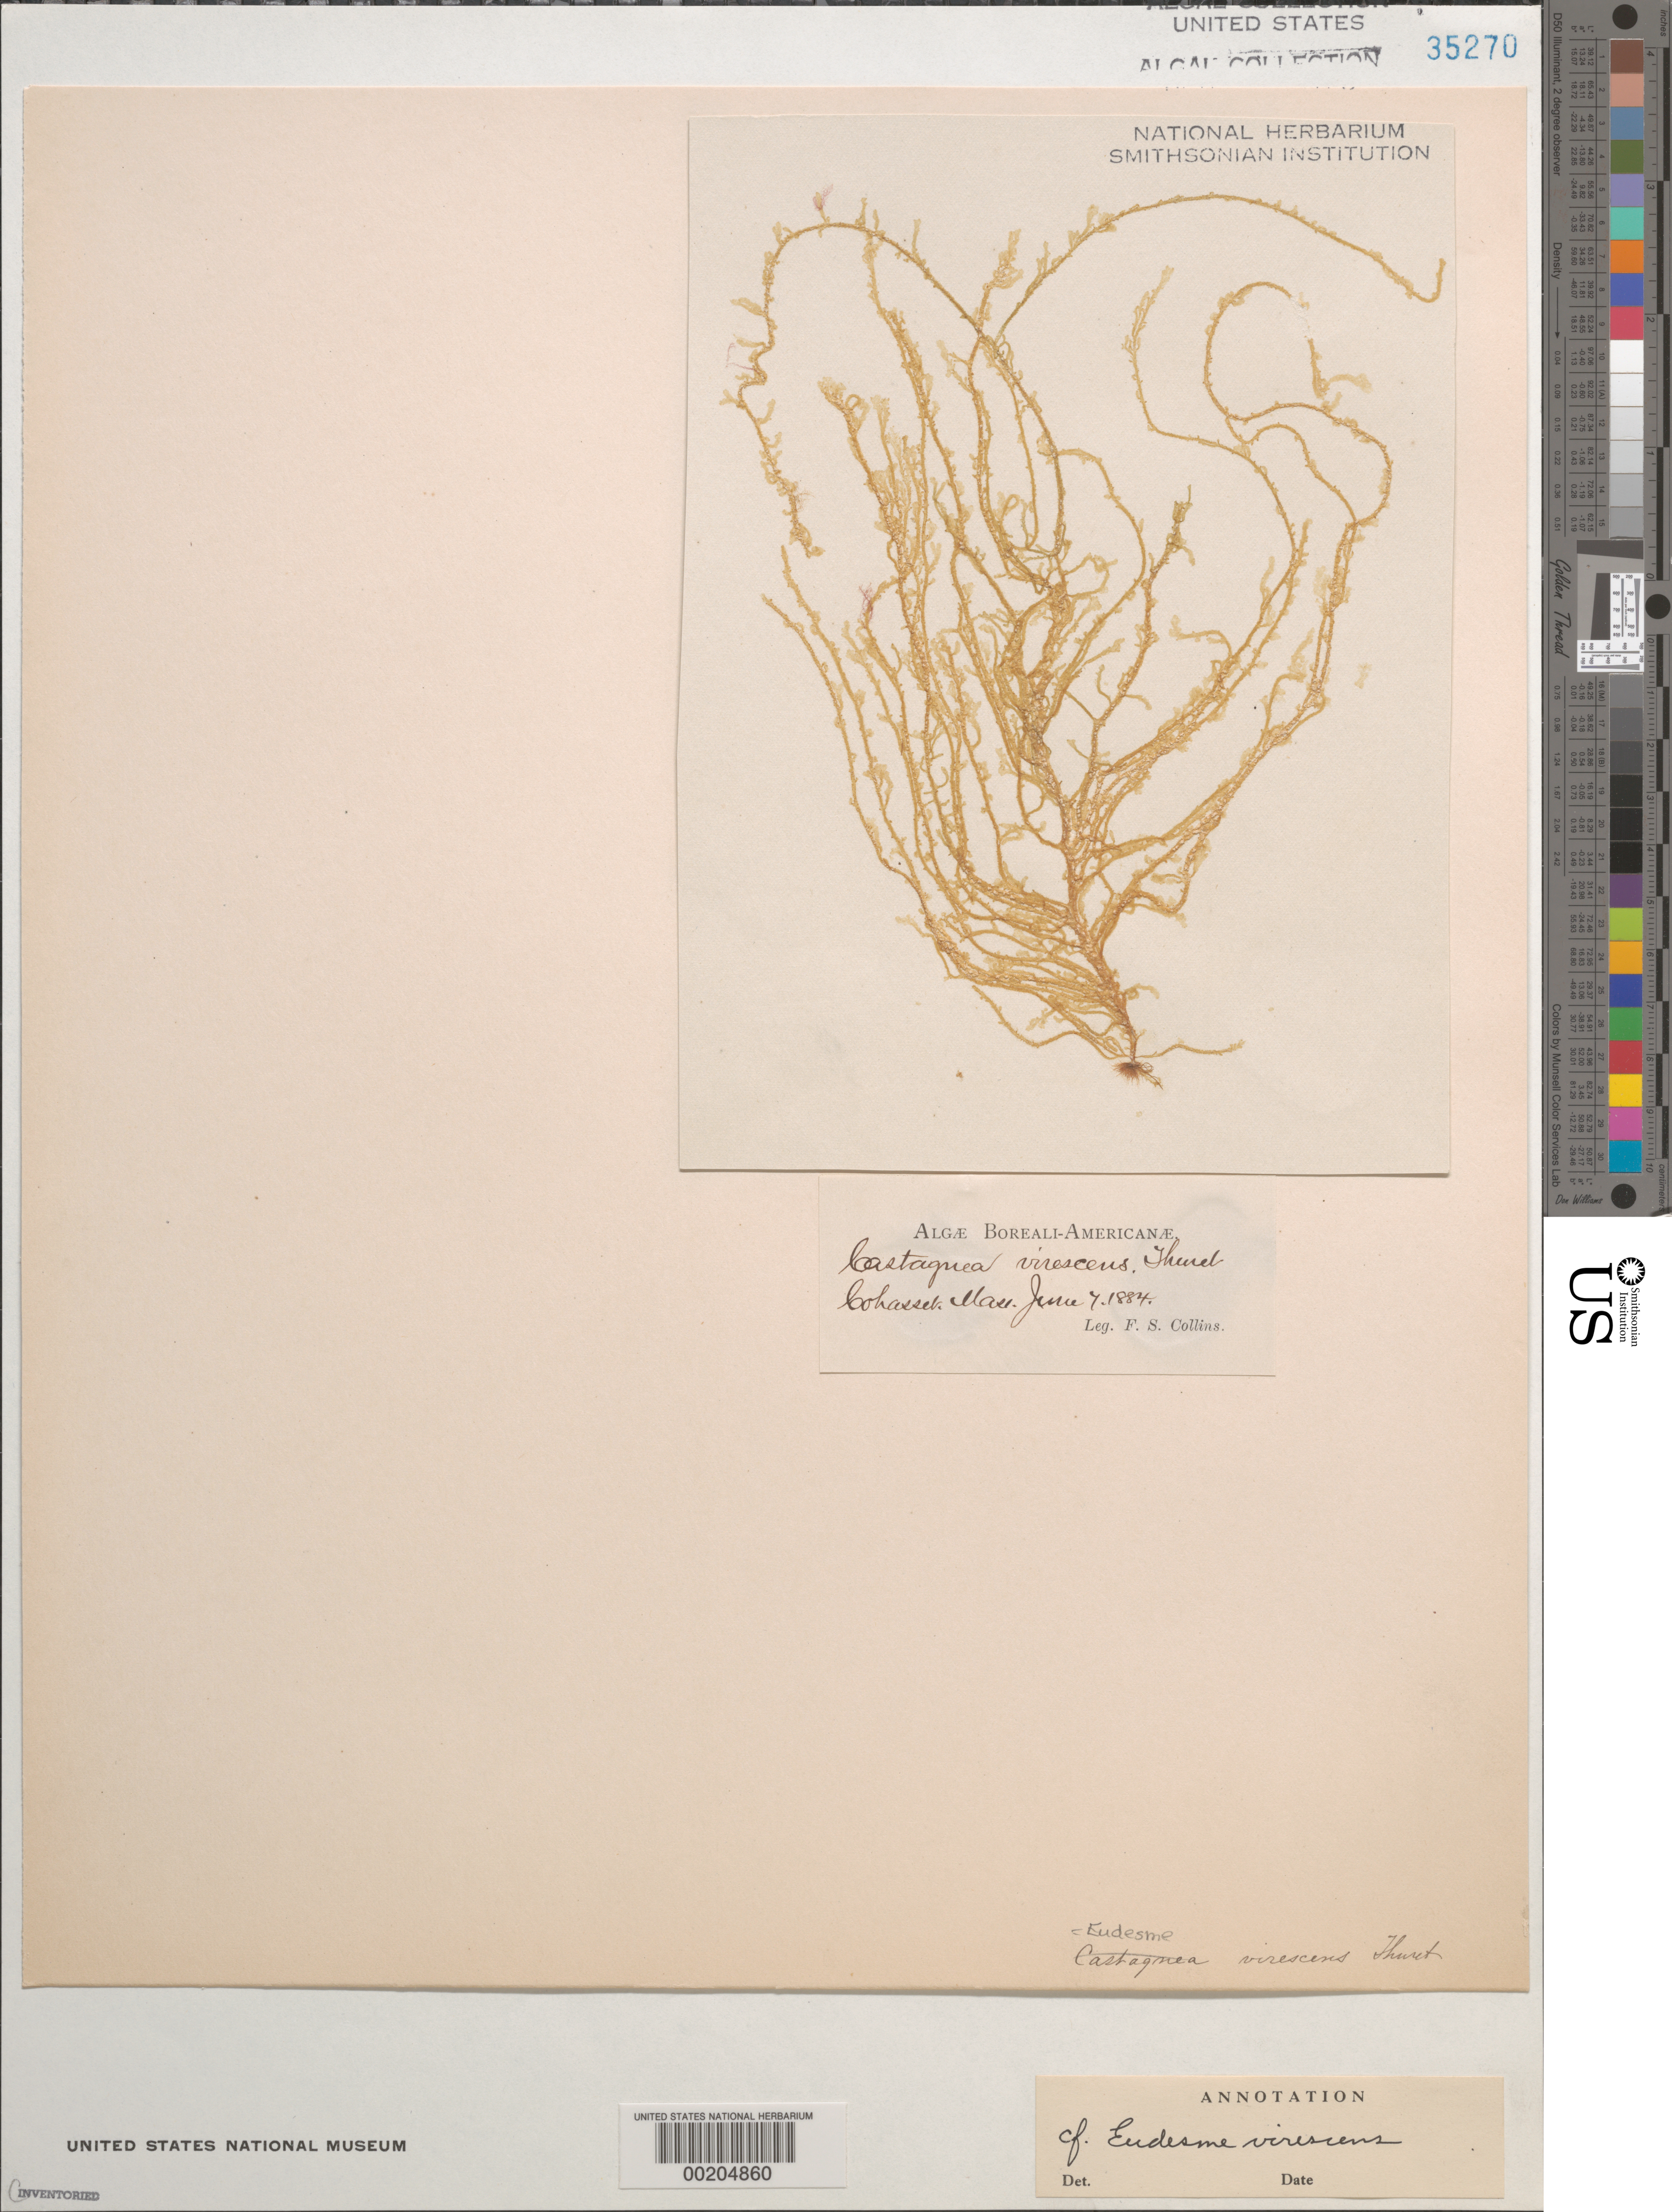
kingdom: Chromista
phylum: Ochrophyta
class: Phaeophyceae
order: Ectocarpales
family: Chordariaceae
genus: Eudesme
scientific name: Eudesme virescens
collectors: F. Collins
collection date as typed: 07 Jun 1884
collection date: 1884-06-07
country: United States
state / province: Massachusetts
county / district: Norfolk County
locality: Cohasset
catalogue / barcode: US 35270